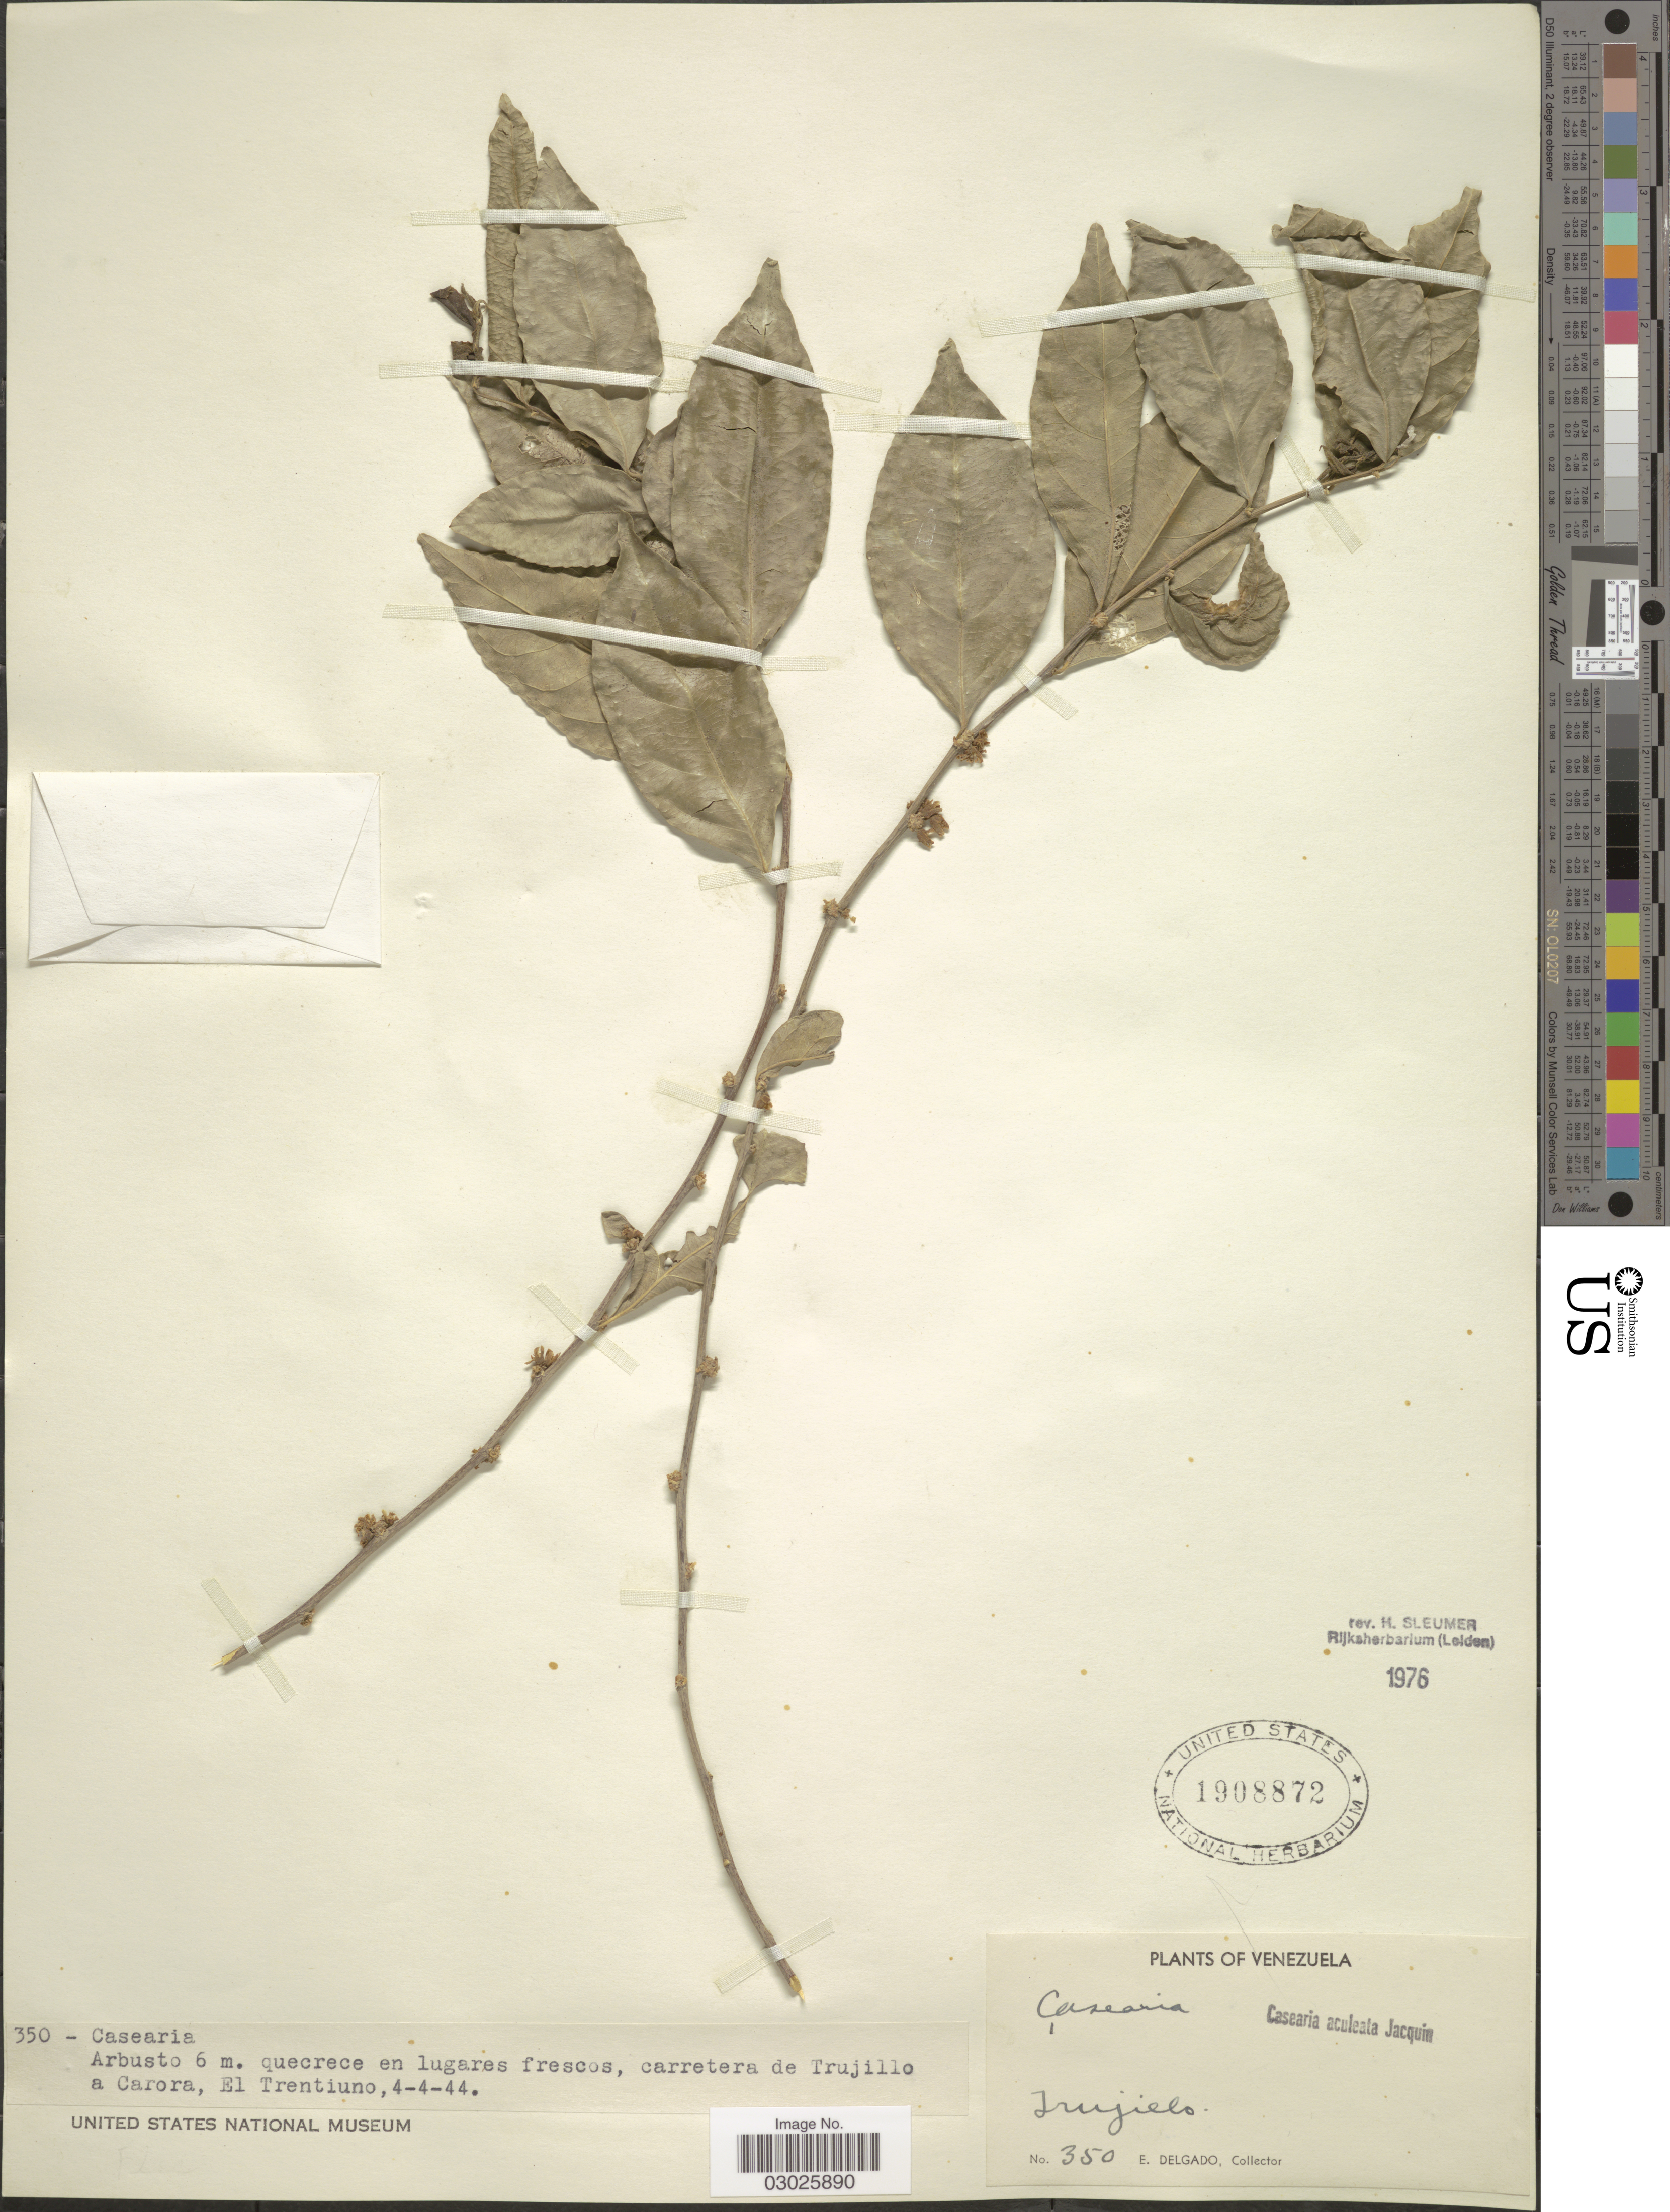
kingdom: Plantae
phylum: Tracheophyta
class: Magnoliopsida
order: Malpighiales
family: Salicaceae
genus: Casearia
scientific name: Casearia aculeata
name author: Jacq.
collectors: E. Delgado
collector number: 350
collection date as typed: Transcribed d/m/y: 4/4/44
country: Venezuela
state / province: Trujillo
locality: Carretera de Trujillo a Carora, El Trentiuno.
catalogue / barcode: US 1908872